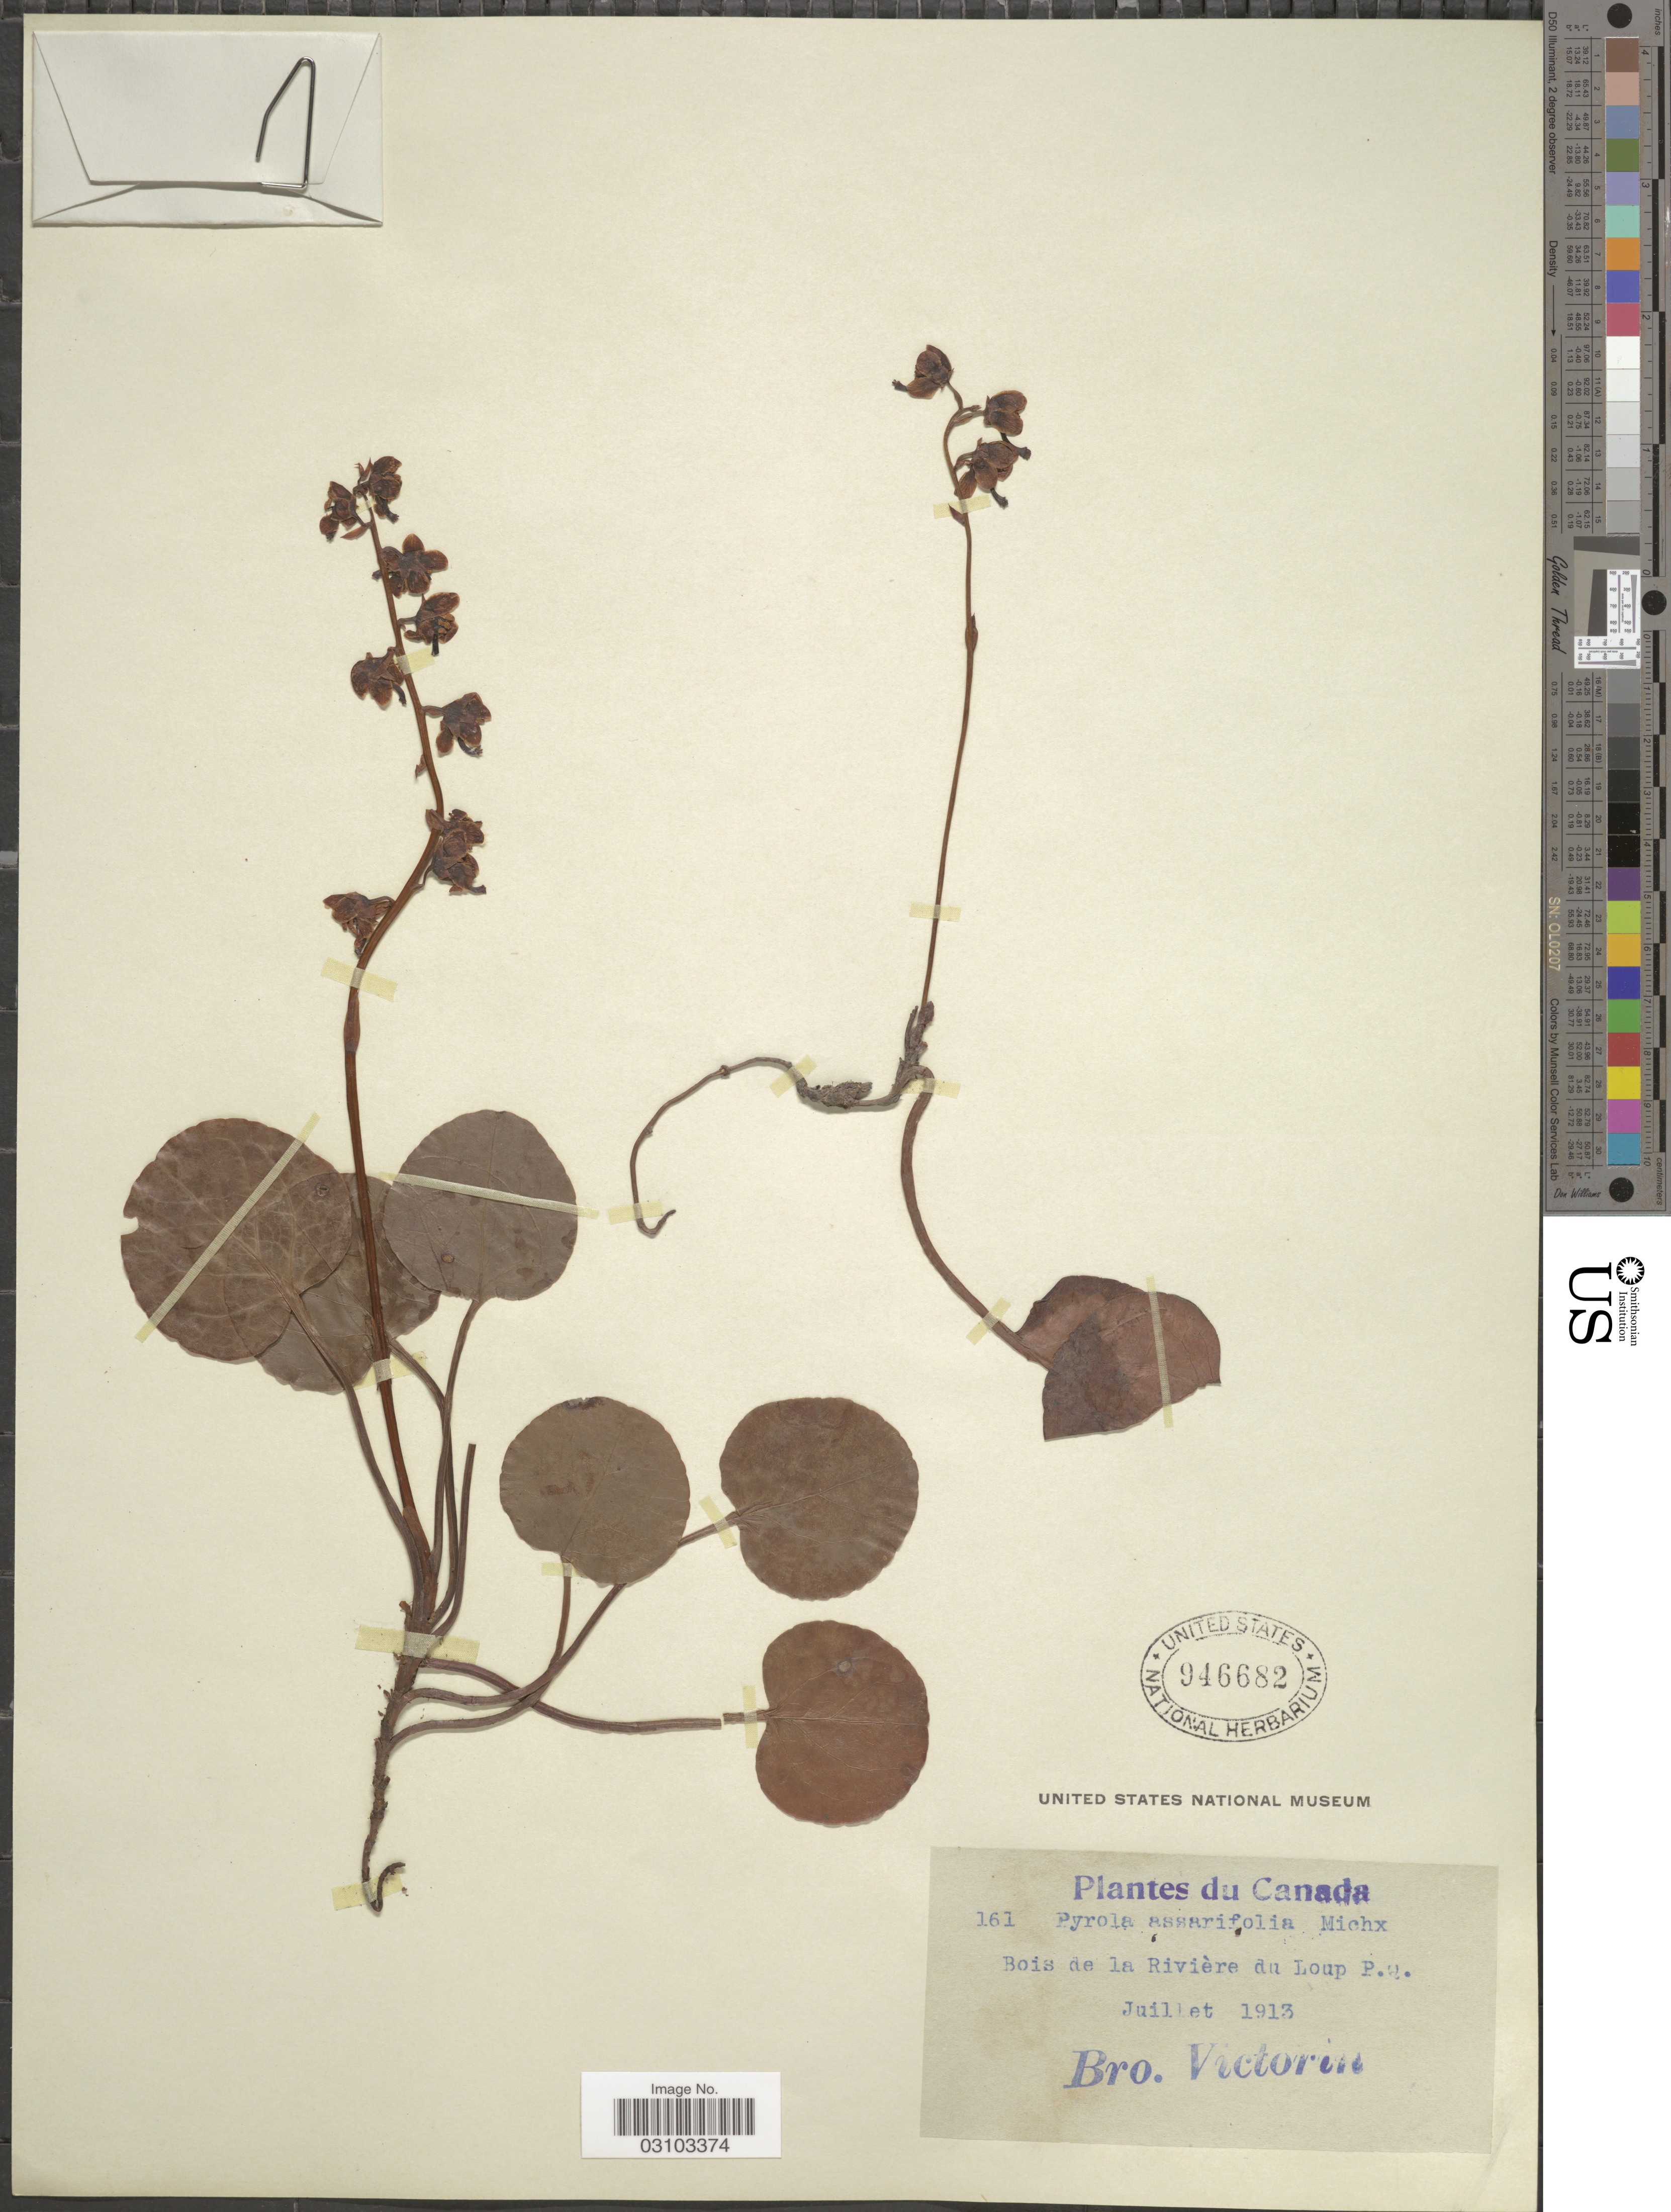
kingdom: Plantae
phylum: Tracheophyta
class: Magnoliopsida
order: Ericales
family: Ericaceae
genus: Pyrola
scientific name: Pyrola asarifolia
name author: Michx.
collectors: B. Victorin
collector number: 161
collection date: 1913-07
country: Canada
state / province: Quebec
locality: Bois de la Rivière du Loup P.Q.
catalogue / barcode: US 946682